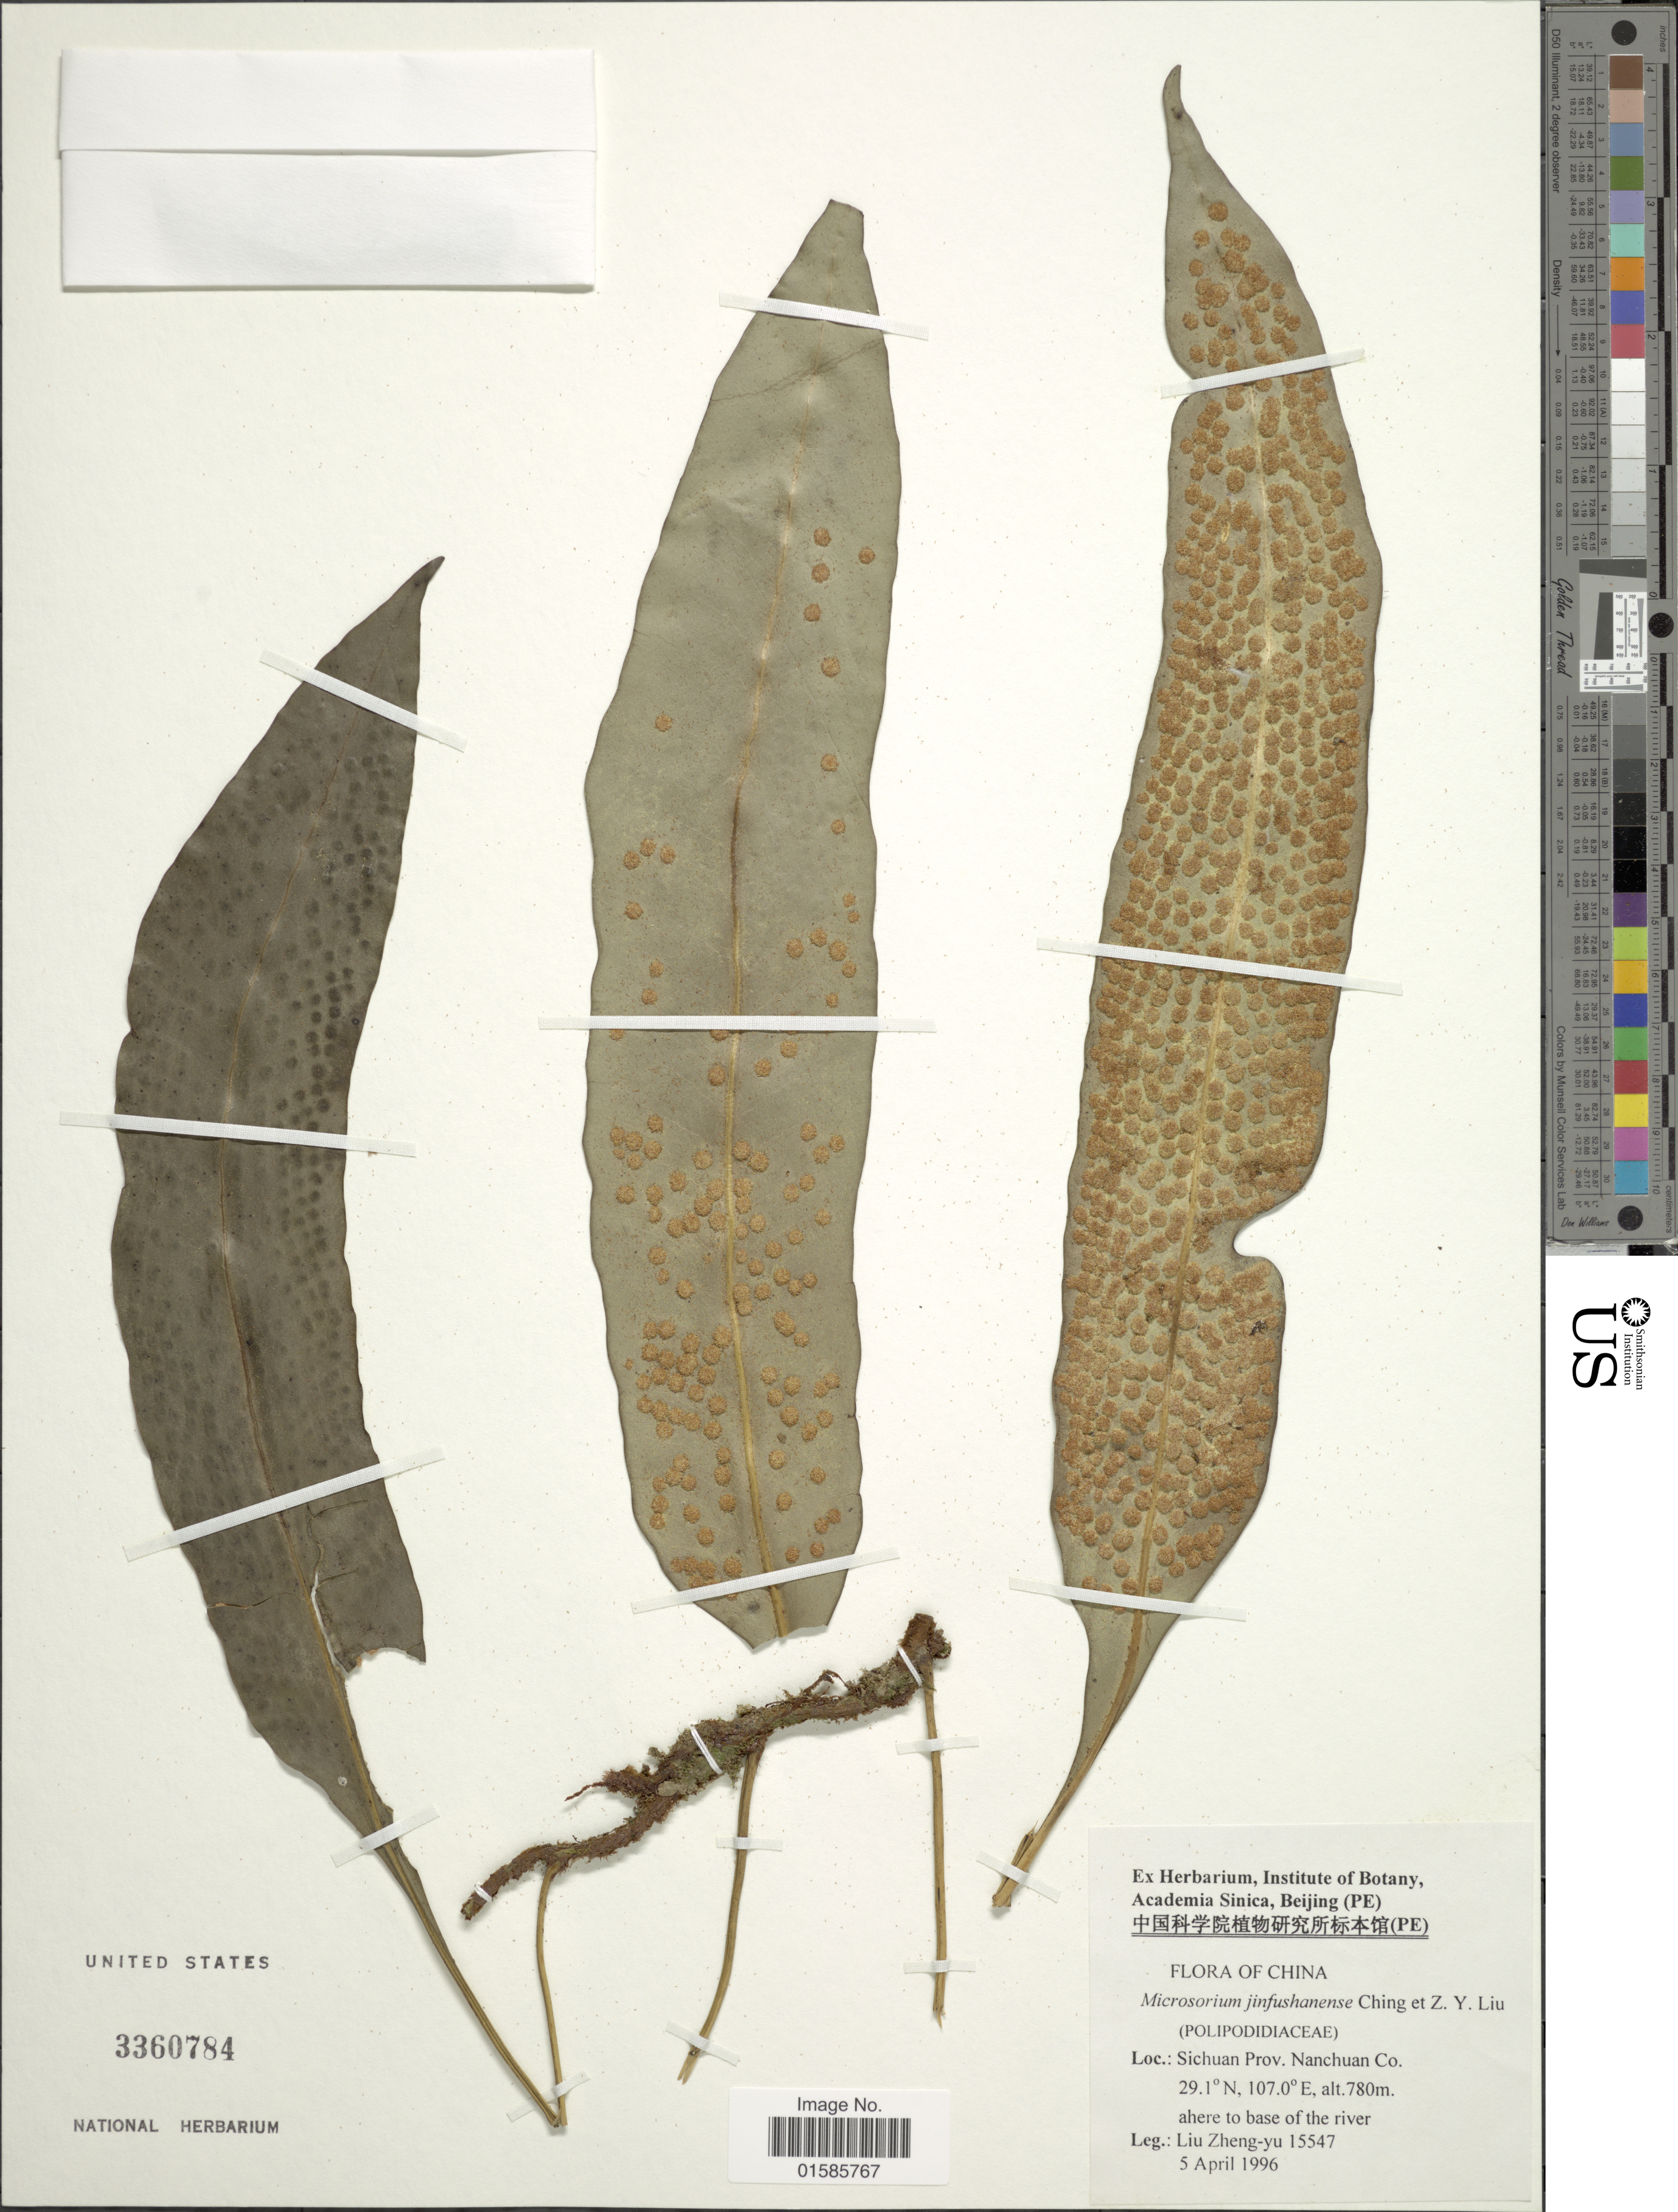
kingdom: Plantae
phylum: Tracheophyta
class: Polypodiopsida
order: Polypodiales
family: Polypodiaceae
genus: Microsorum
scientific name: Microsorum jinfushanense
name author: Ching & Z.Y. Liu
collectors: Z. Y. Li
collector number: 15547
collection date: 1996-04-05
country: China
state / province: Sichuan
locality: Nanchuan Co, ahare to base of the river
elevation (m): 780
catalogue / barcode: US 3360784